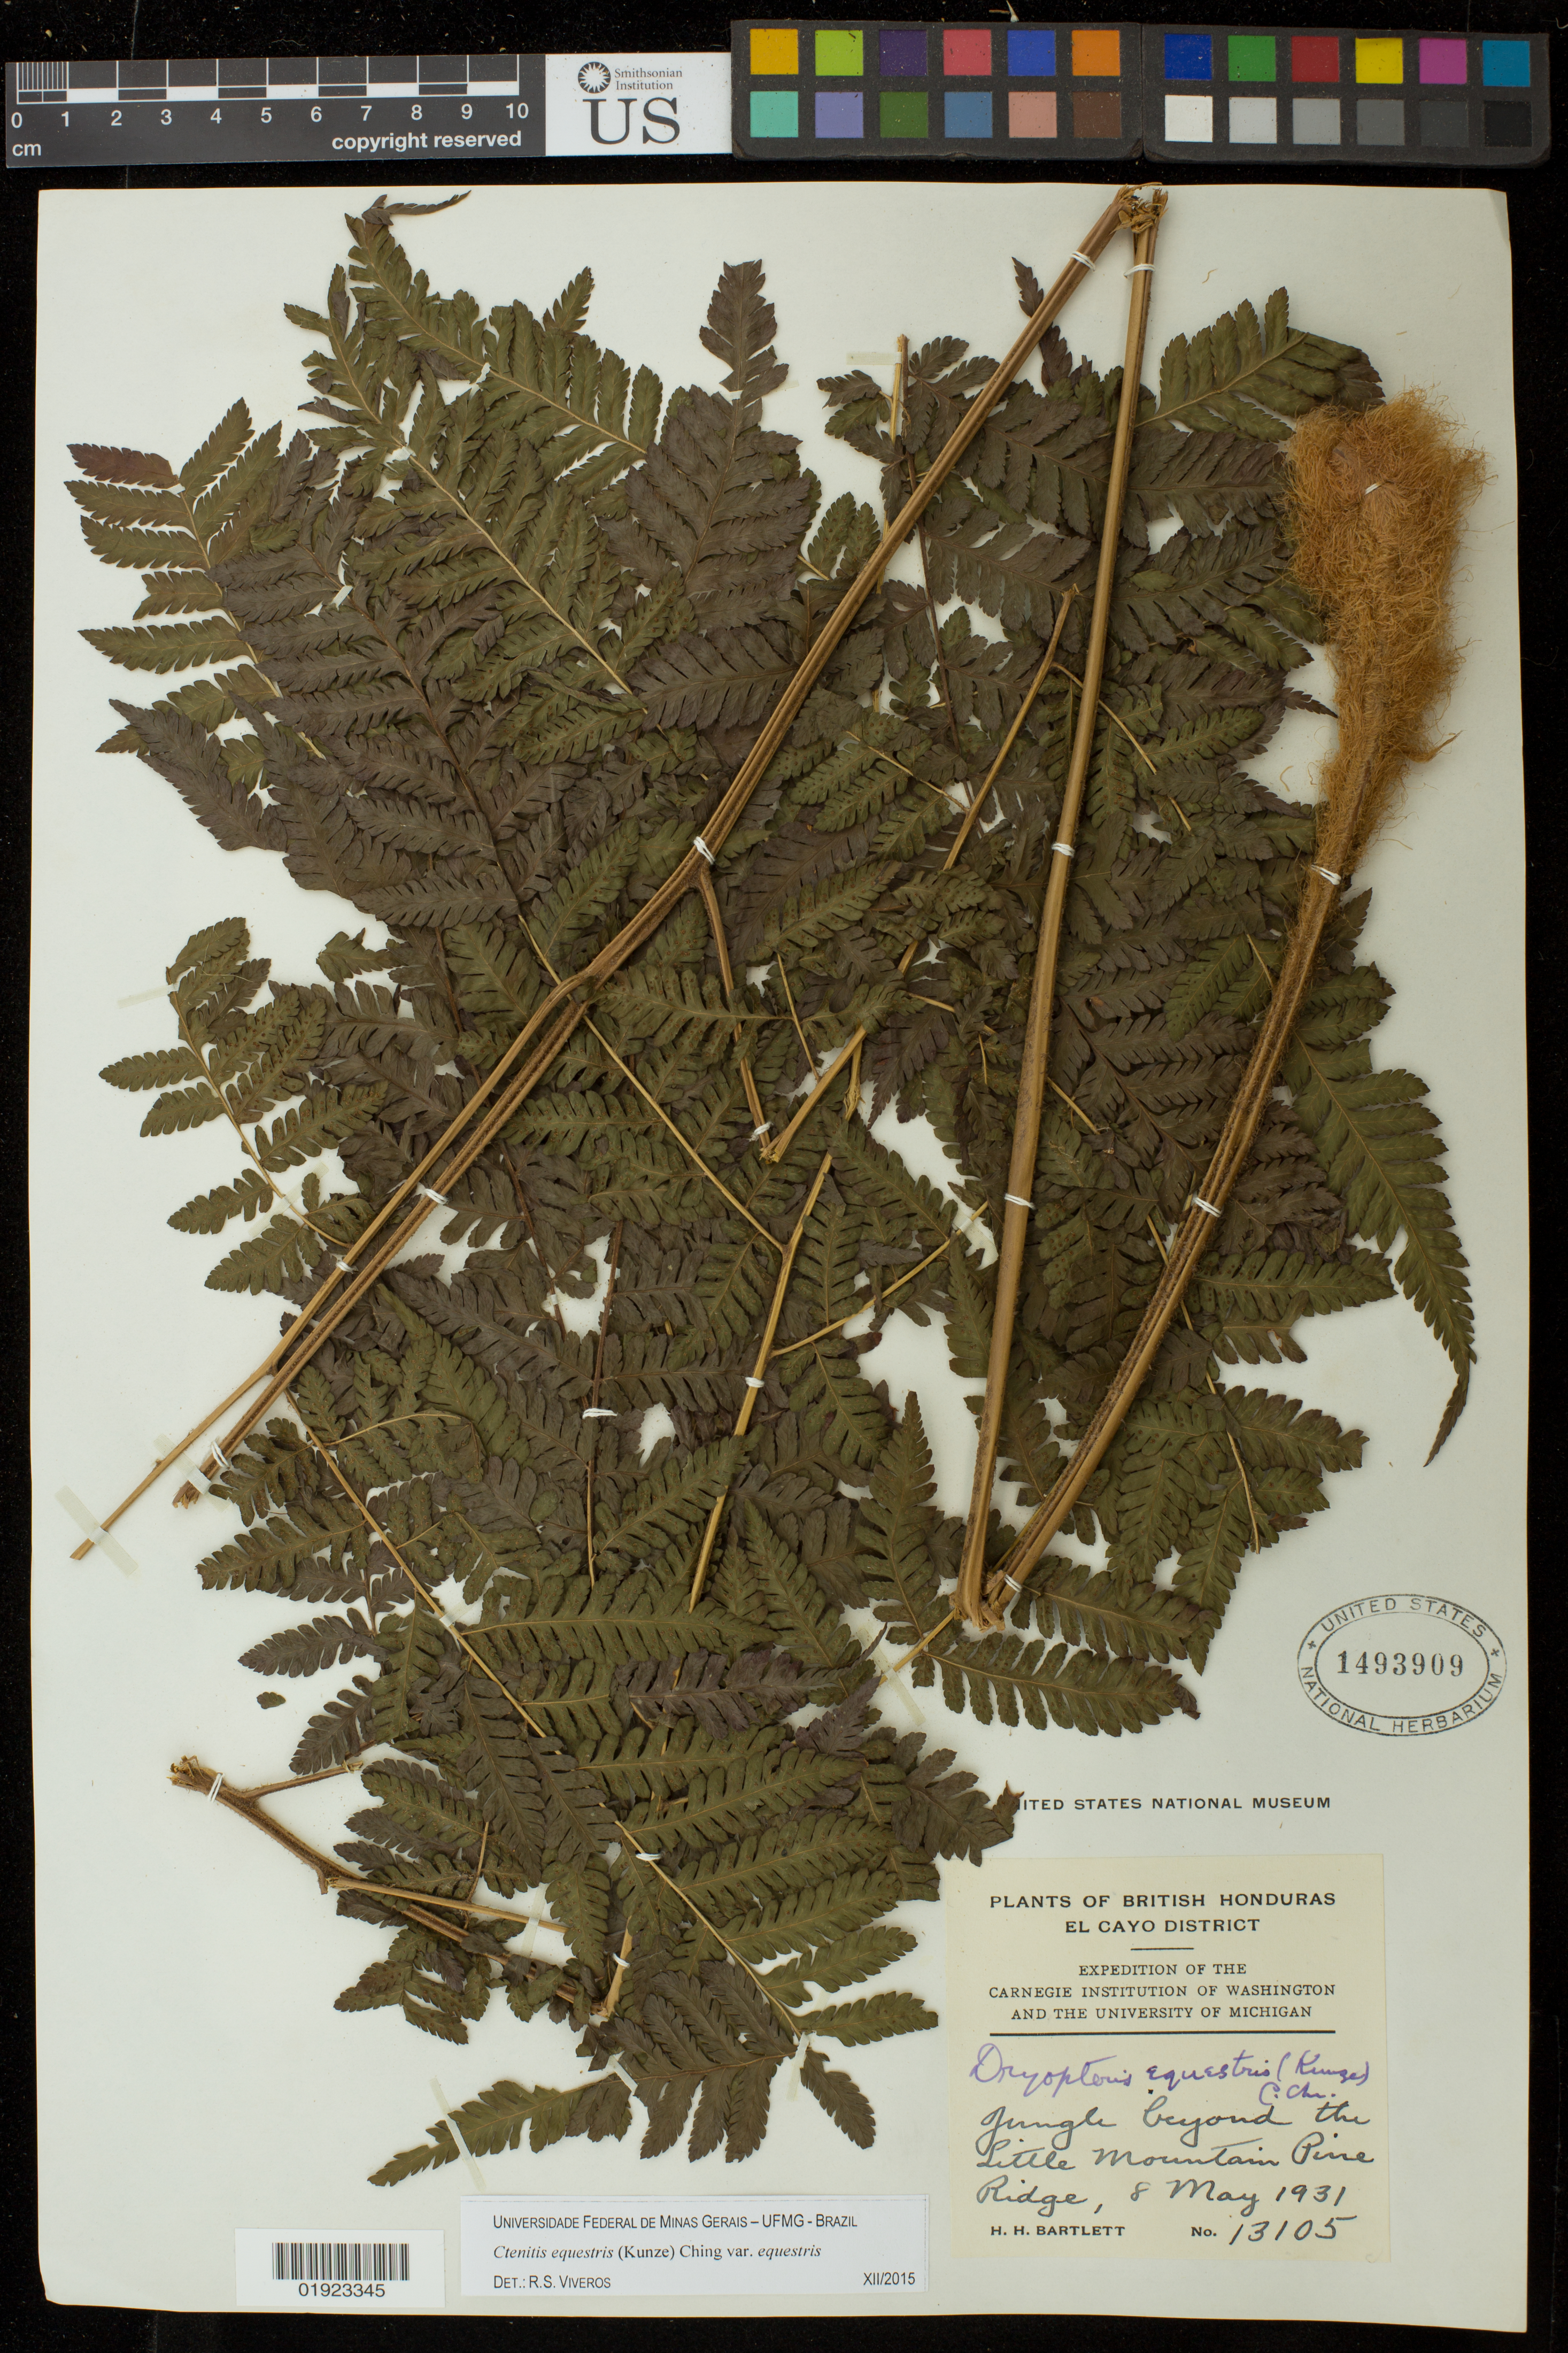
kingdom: Plantae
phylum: Tracheophyta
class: Polypodiopsida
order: Polypodiales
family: Dryopteridaceae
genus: Ctenitis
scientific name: Ctenitis equestris var. equestris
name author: (Kunze) Ching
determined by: Viveros, R. S.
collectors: H. H. Bartlett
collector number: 13105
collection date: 1931-05-08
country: Belize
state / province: Cayo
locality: British Honduras. Jungle beyond the Little Mountain Pine Ridge.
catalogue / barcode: US 1493909